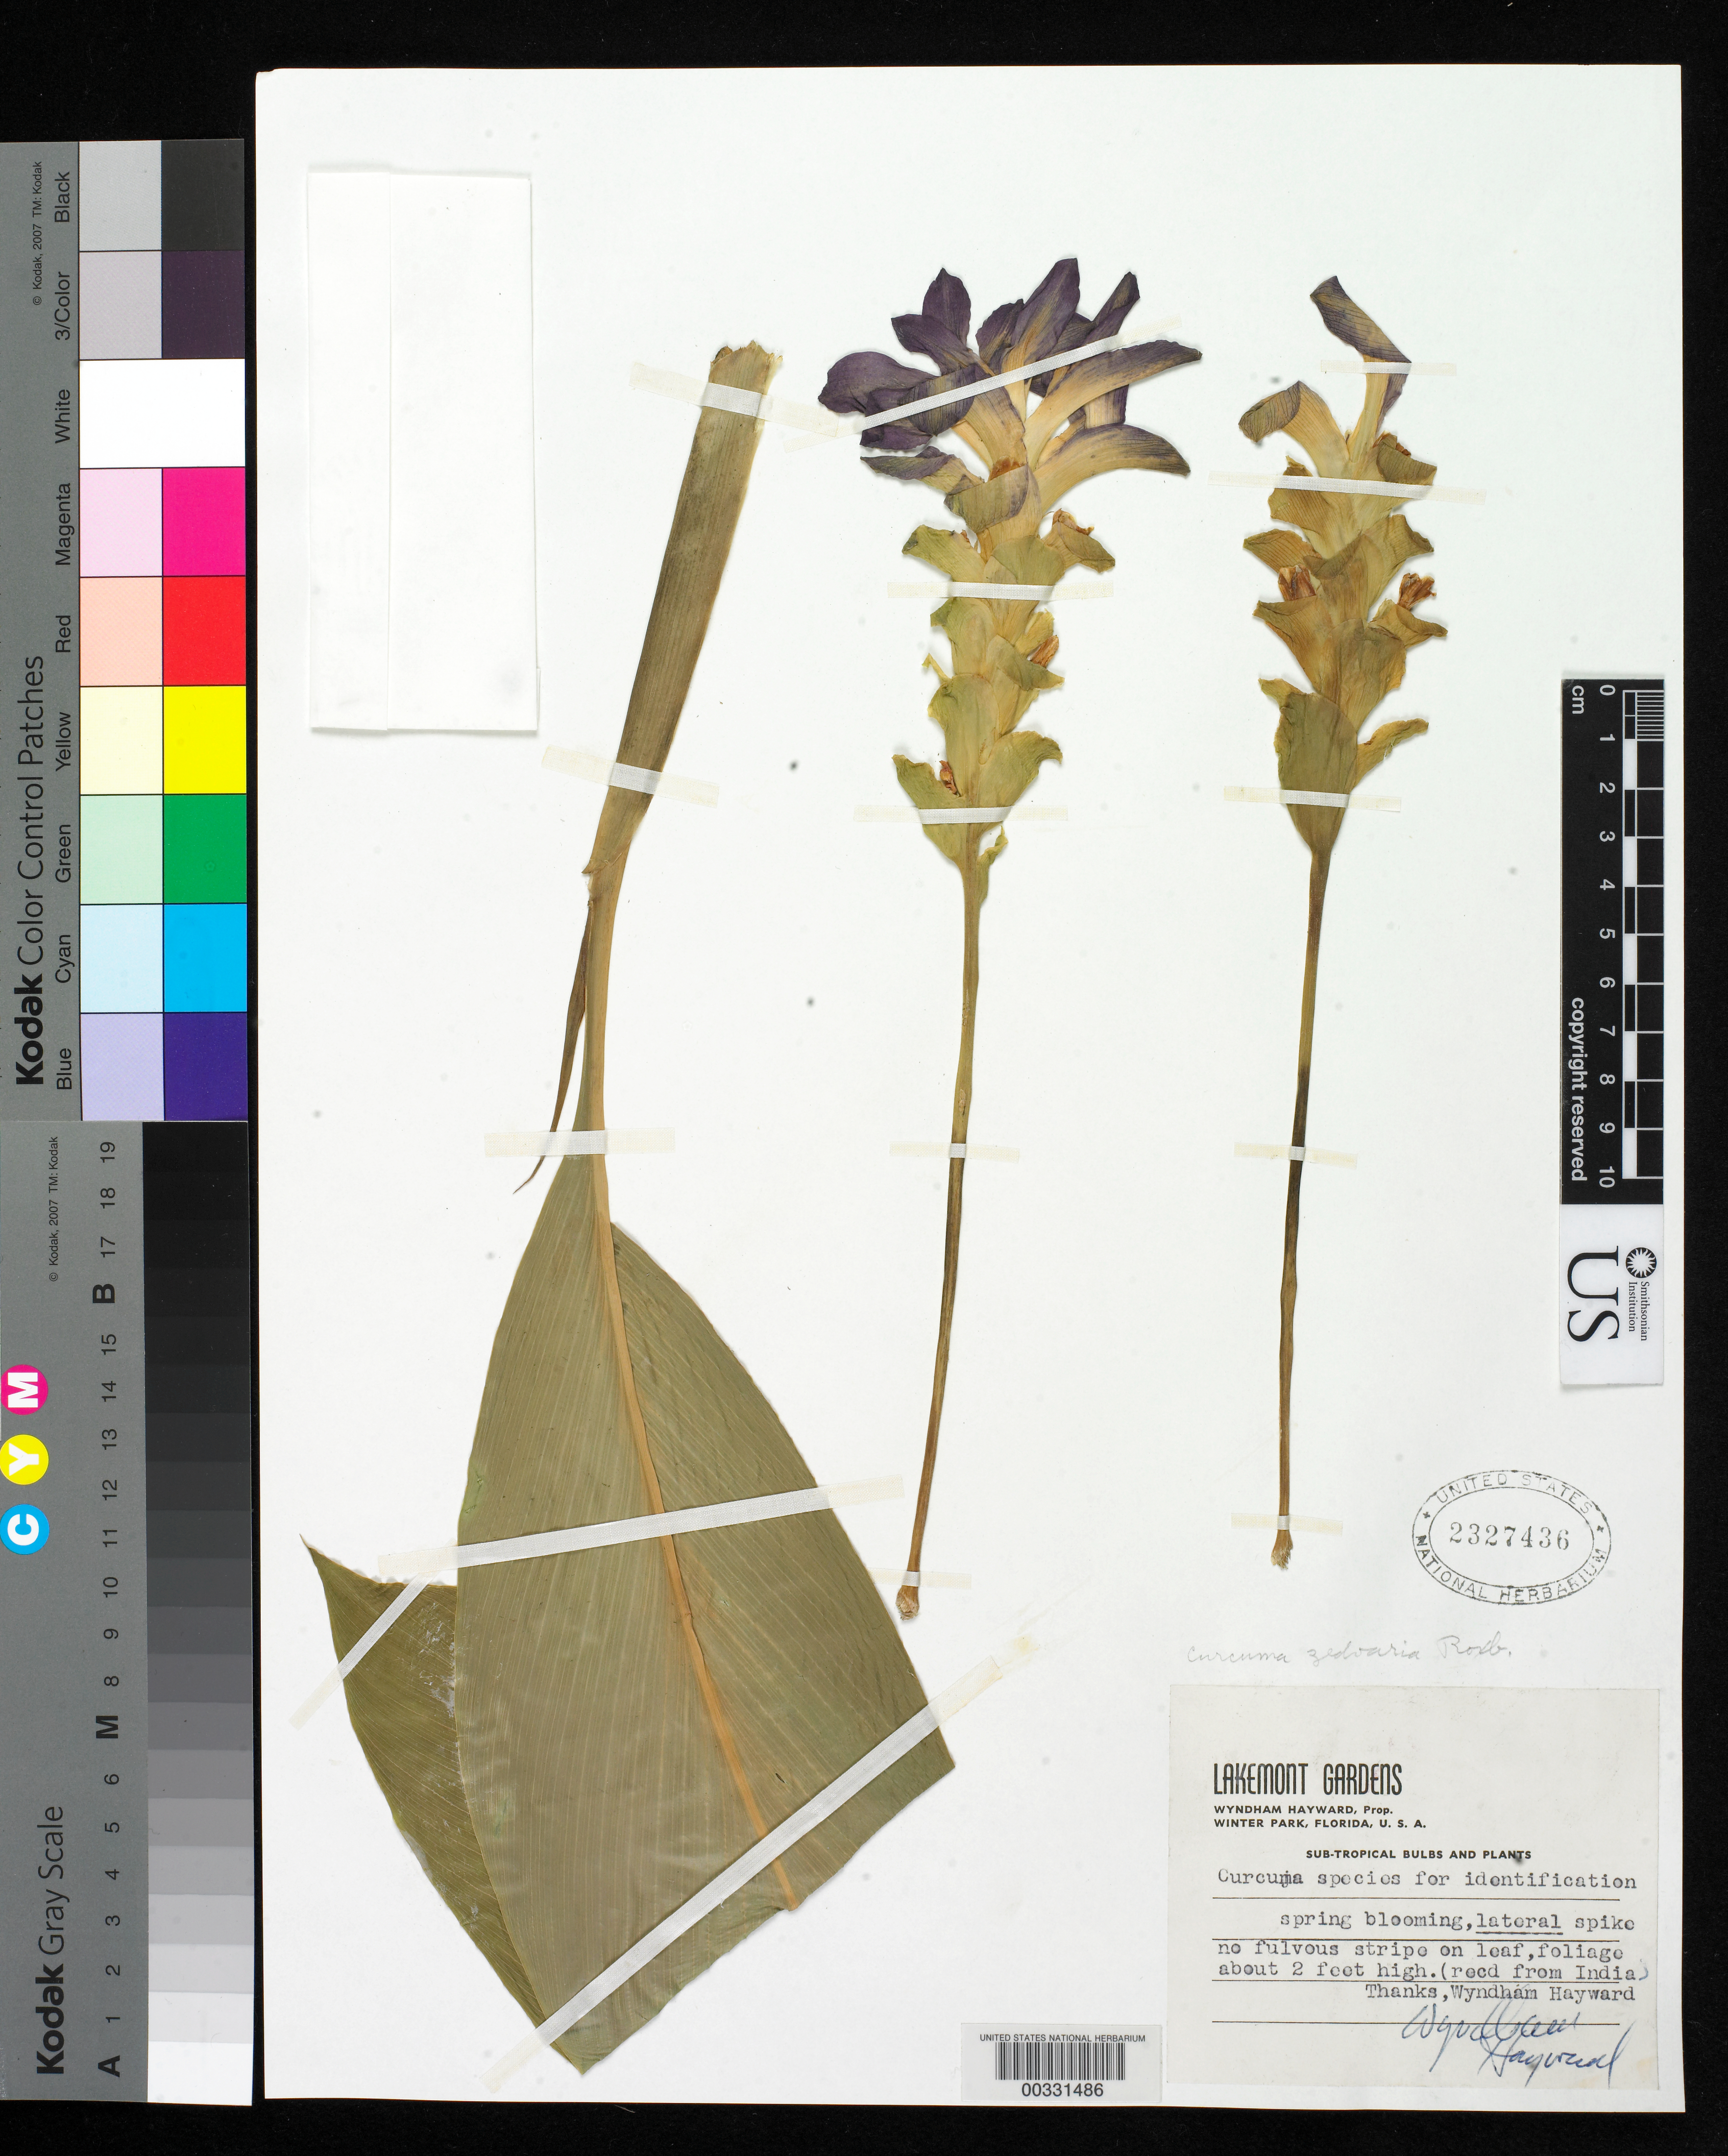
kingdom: Plantae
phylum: Tracheophyta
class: Liliopsida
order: Zingiberales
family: Zingiberaceae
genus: Curcuma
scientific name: Curcuma parviflora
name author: Wall.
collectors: W. Hayward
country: India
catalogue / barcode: US 2327436